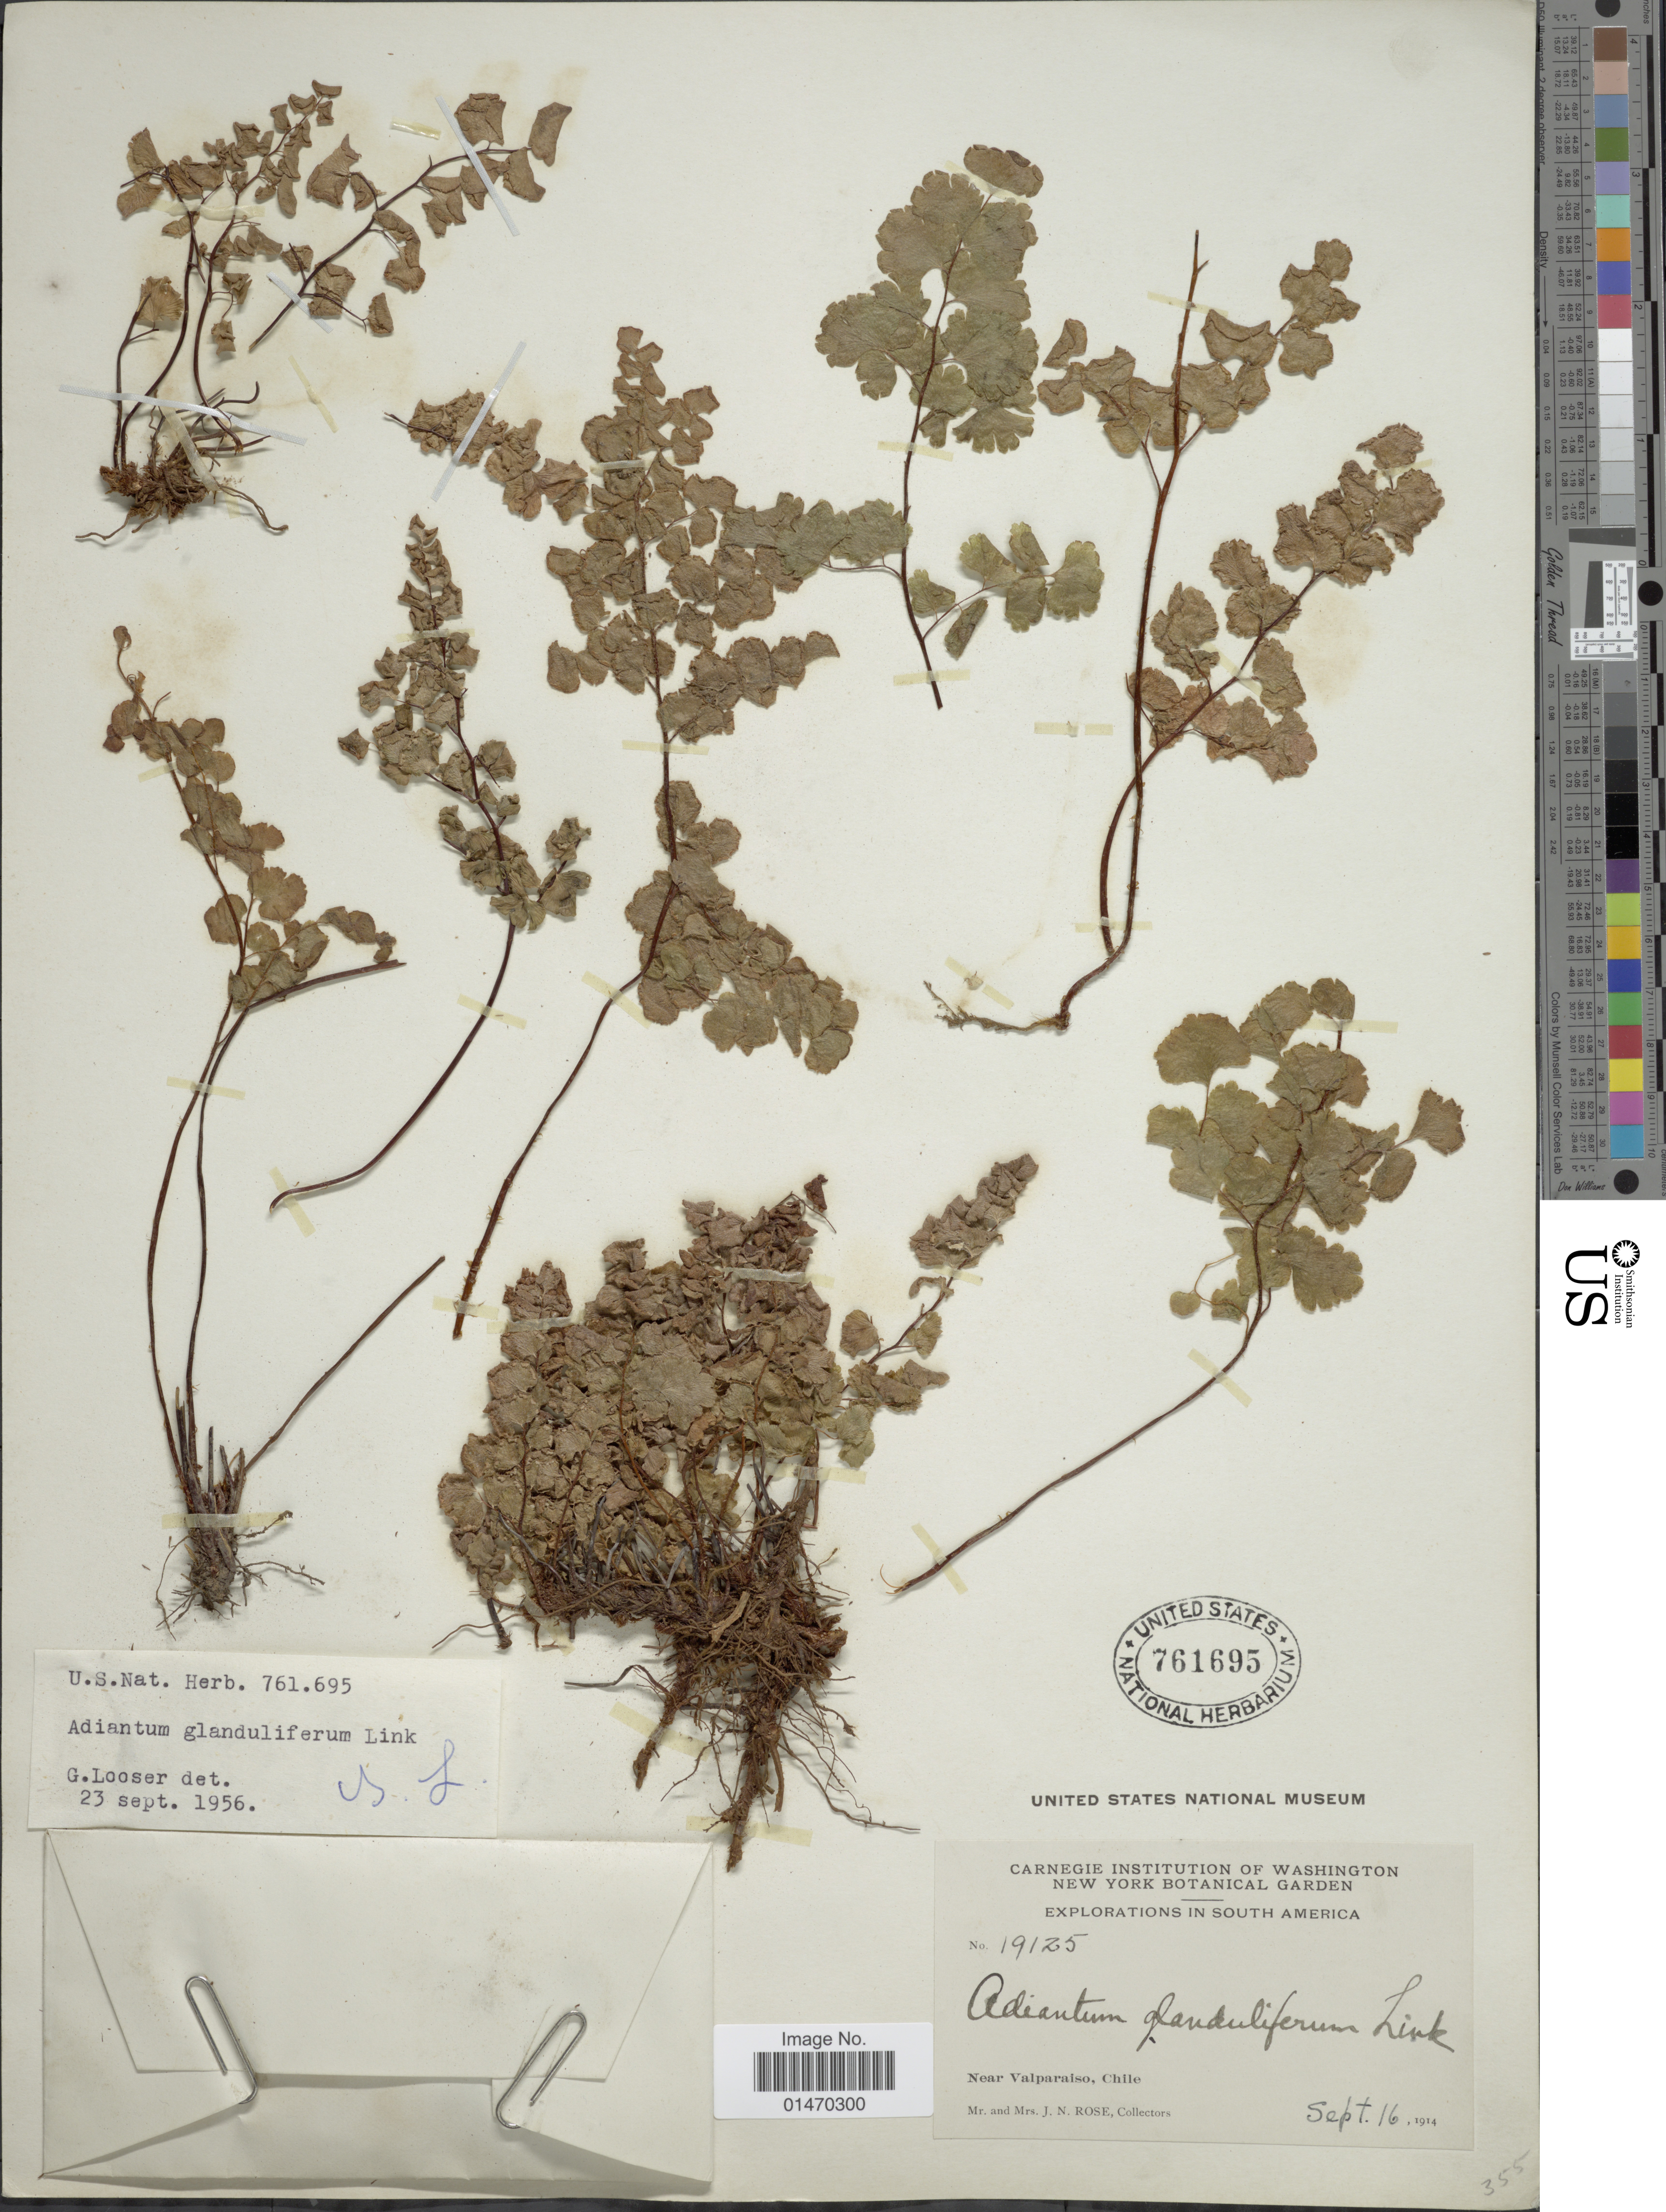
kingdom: Plantae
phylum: Tracheophyta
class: Polypodiopsida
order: Polypodiales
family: Pteridaceae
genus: Adiantum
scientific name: Adiantum glanduliferum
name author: Link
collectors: J. N. Rose & L. B. Rose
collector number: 19125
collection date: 1914-09-16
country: Chile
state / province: Valparaíso (V)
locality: Near Valparaiso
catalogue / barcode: US 761695